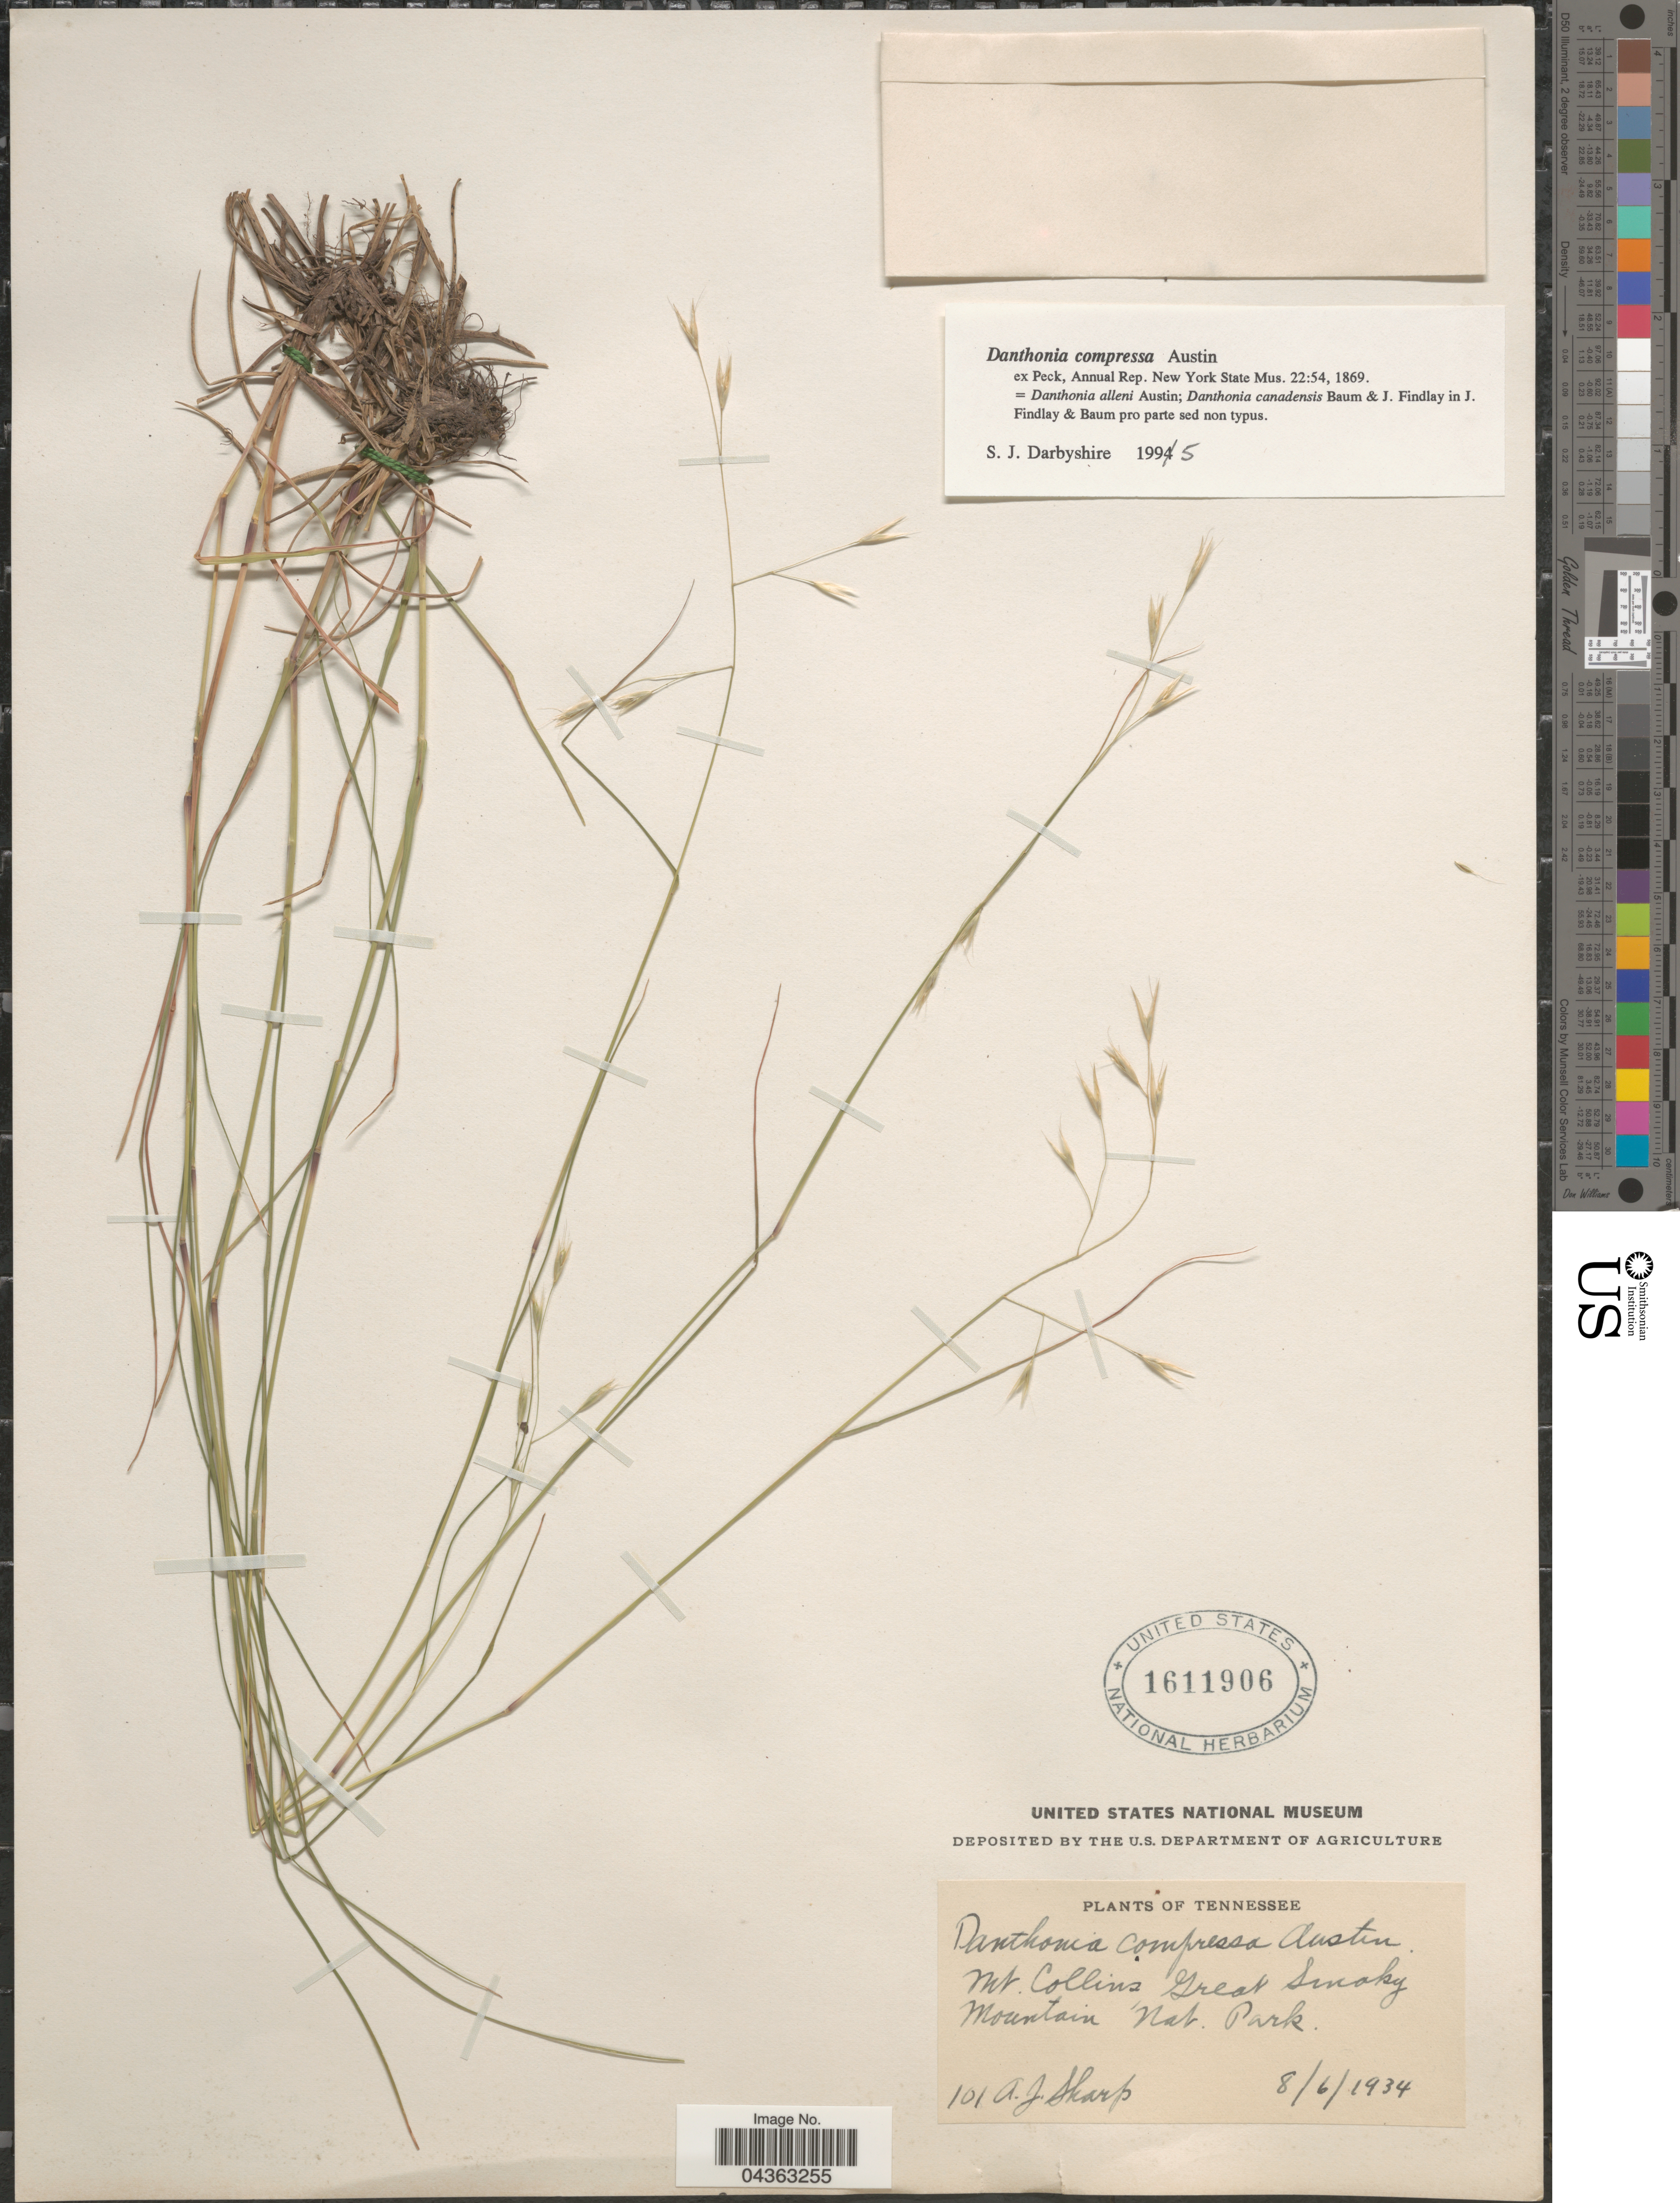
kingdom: Plantae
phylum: Tracheophyta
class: Liliopsida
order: Poales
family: Poaceae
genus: Danthonia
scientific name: Danthonia compressa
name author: Austin in F. Peck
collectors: A. J. Sharp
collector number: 101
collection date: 1934-08-06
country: United States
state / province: Tennessee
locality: Mt. Collins. Great Smoky Mountain Nat. Park.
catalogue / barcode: US 1611906